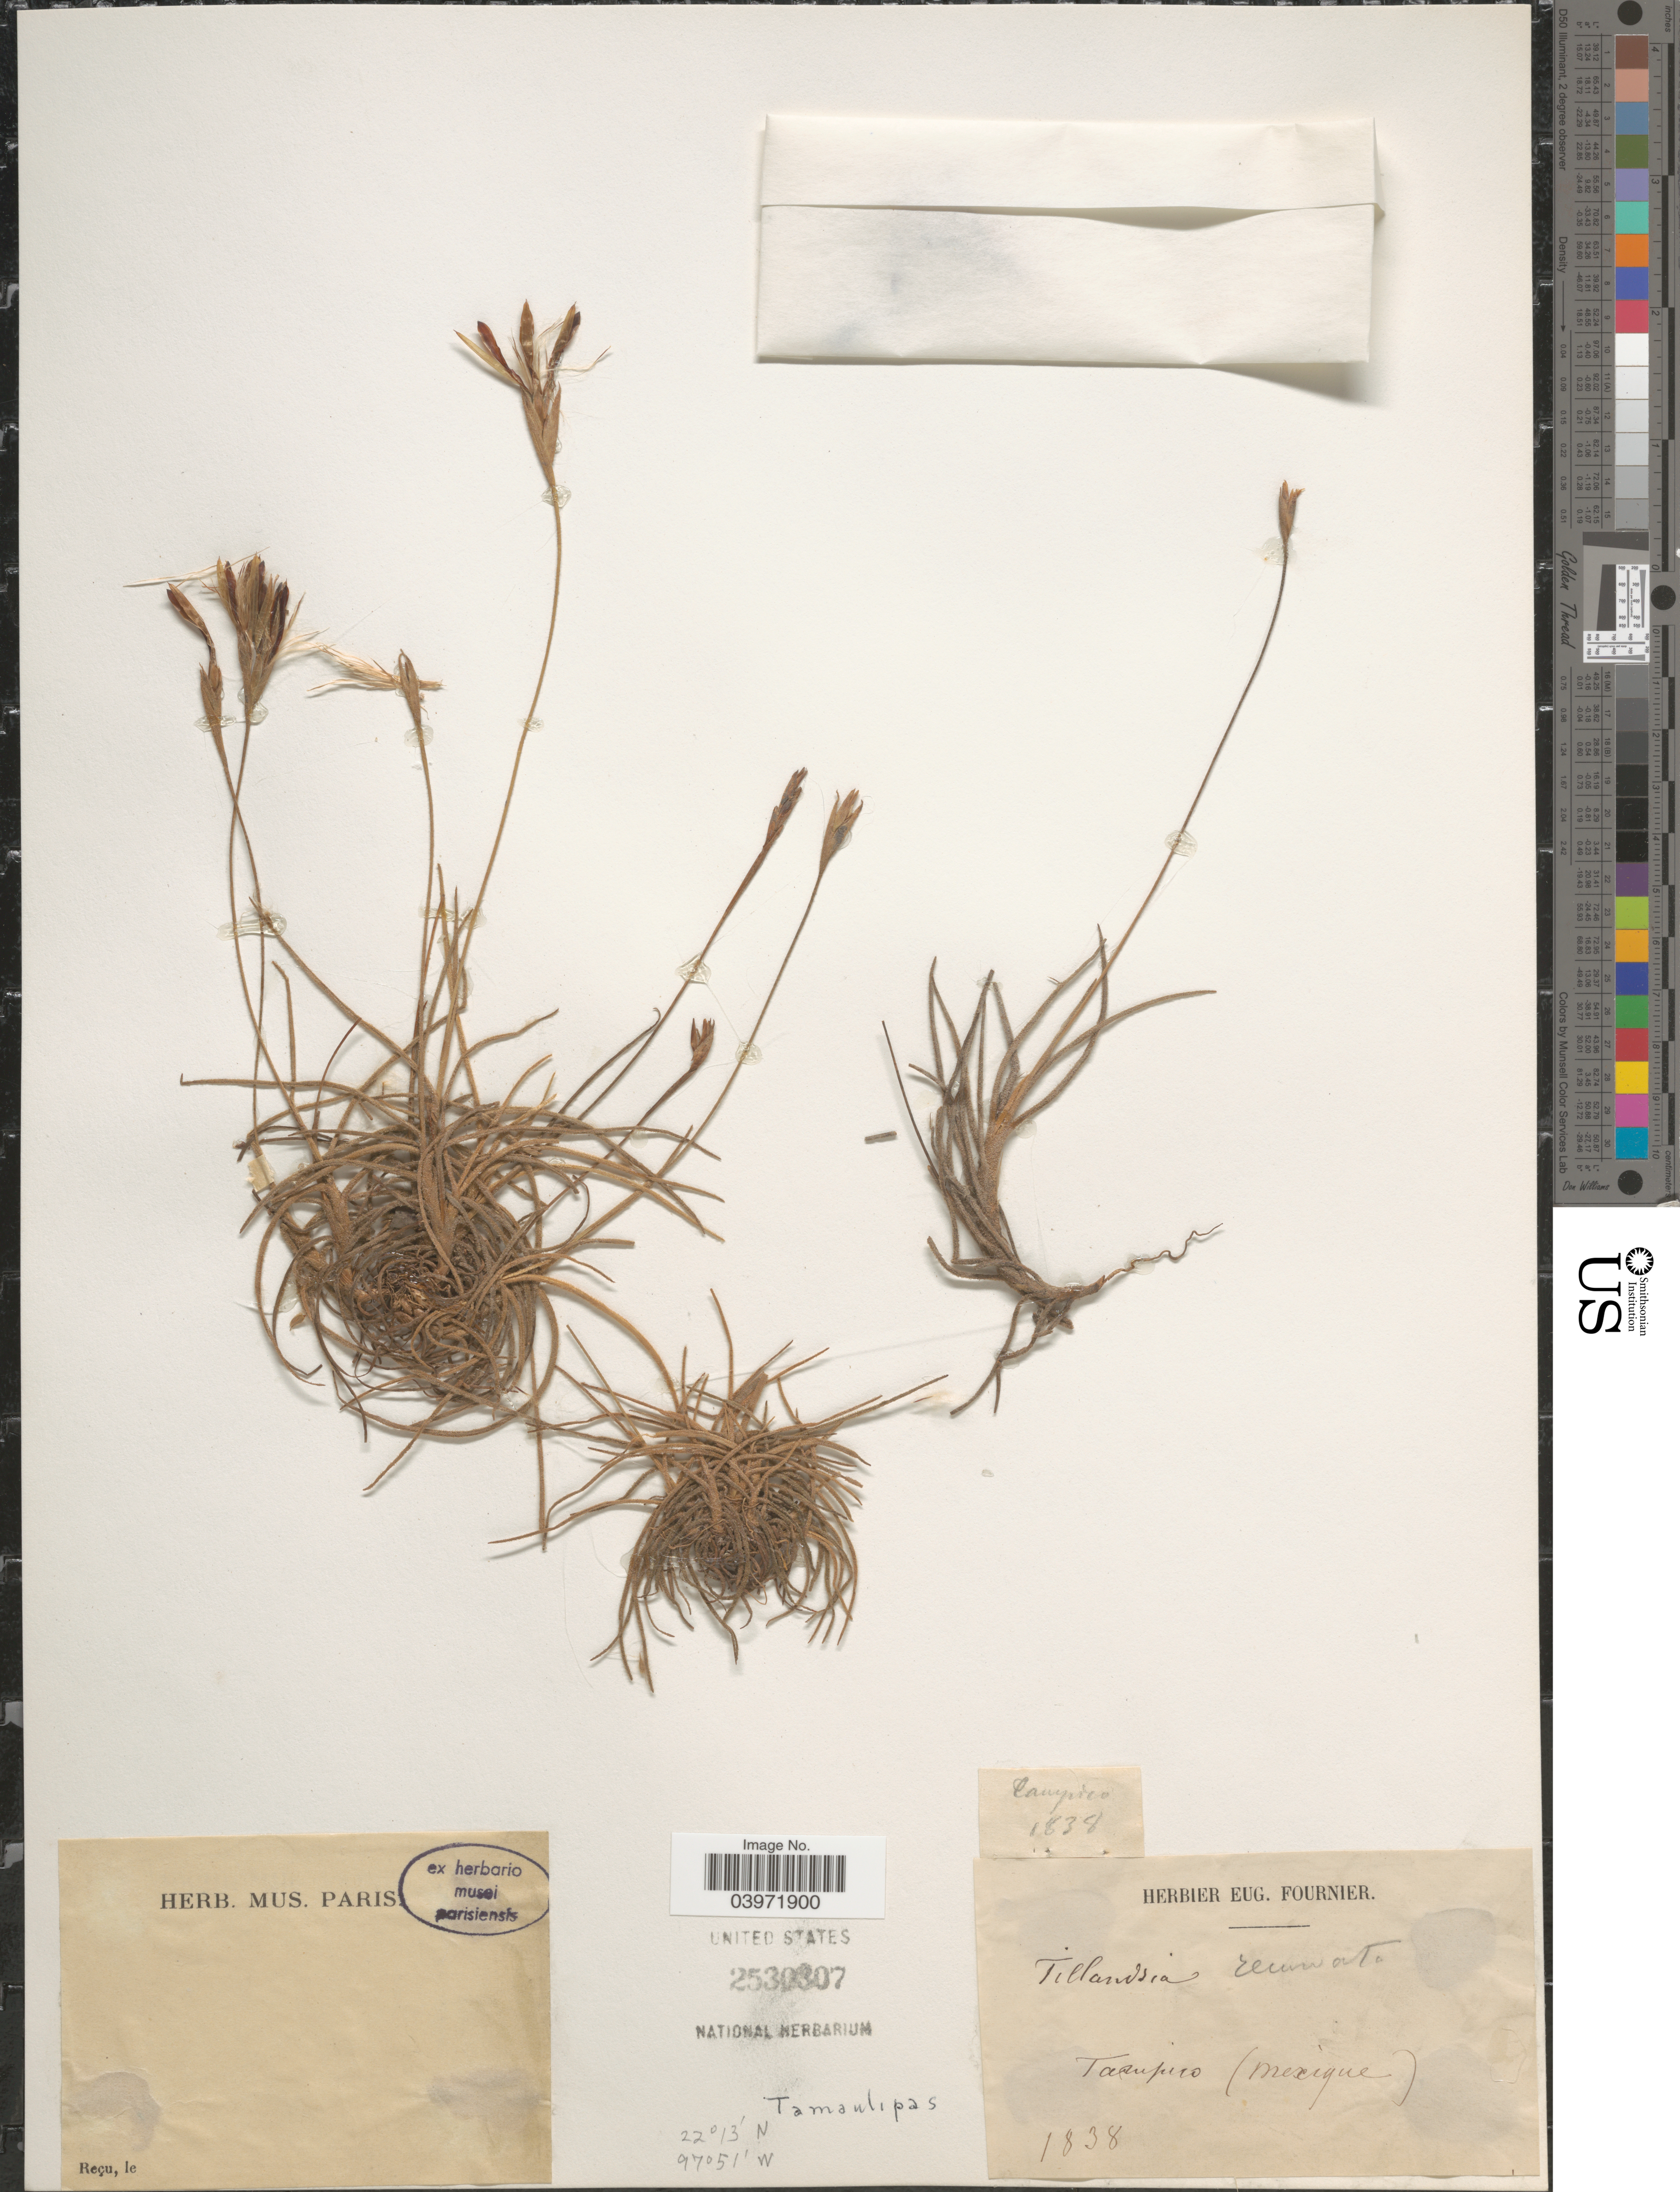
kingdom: Plantae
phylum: Tracheophyta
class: Liliopsida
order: Poales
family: Bromeliaceae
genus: Tillandsia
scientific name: Tillandsia recurvata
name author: L.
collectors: ex herb. Eug. Fournier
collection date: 1838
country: Mexico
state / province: Tamaulipas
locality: Tampico.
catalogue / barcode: US 2530307